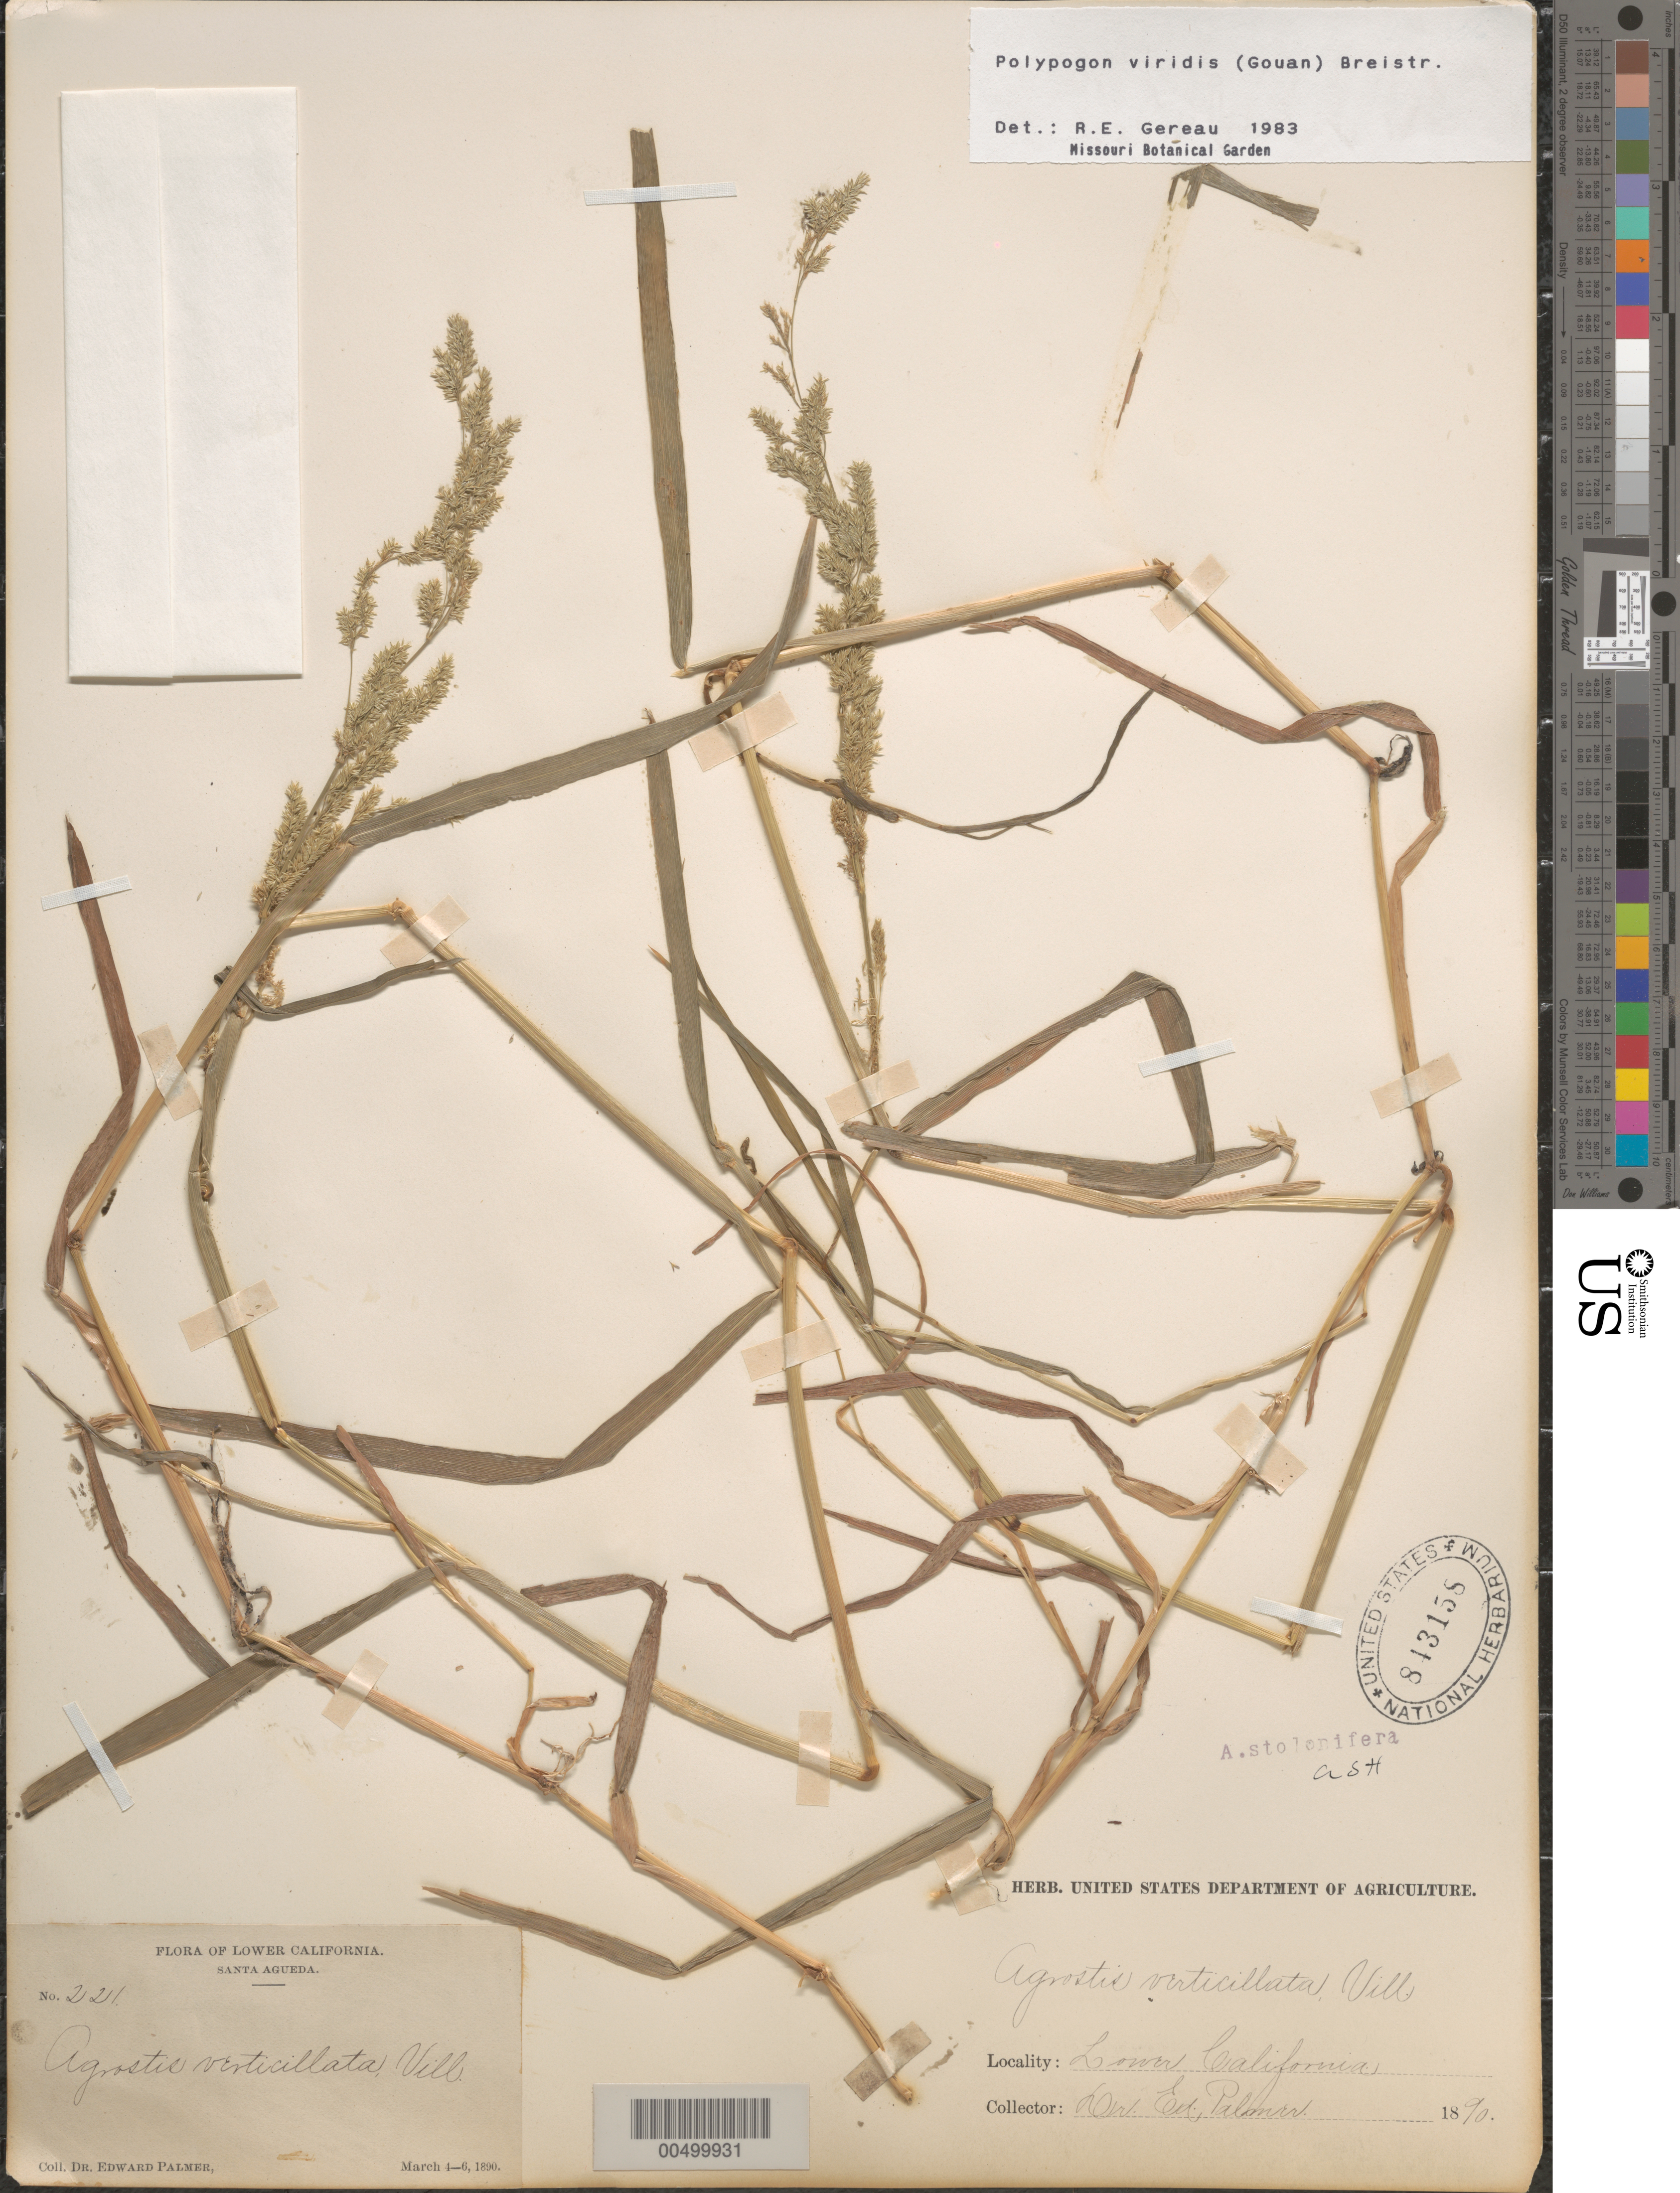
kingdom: Plantae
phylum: Tracheophyta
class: Liliopsida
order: Poales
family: Poaceae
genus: Polypogon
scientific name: Polypogon viridis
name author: (Gouan) Breistroffer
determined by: Gereau, R. E.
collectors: E. Palmer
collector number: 221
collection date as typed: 4 Mar 1890 to 6 Mar 1890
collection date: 1890-03-04/1890-03-06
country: Mexico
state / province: Baja California Sur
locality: Santa Agueda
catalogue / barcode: US 843158